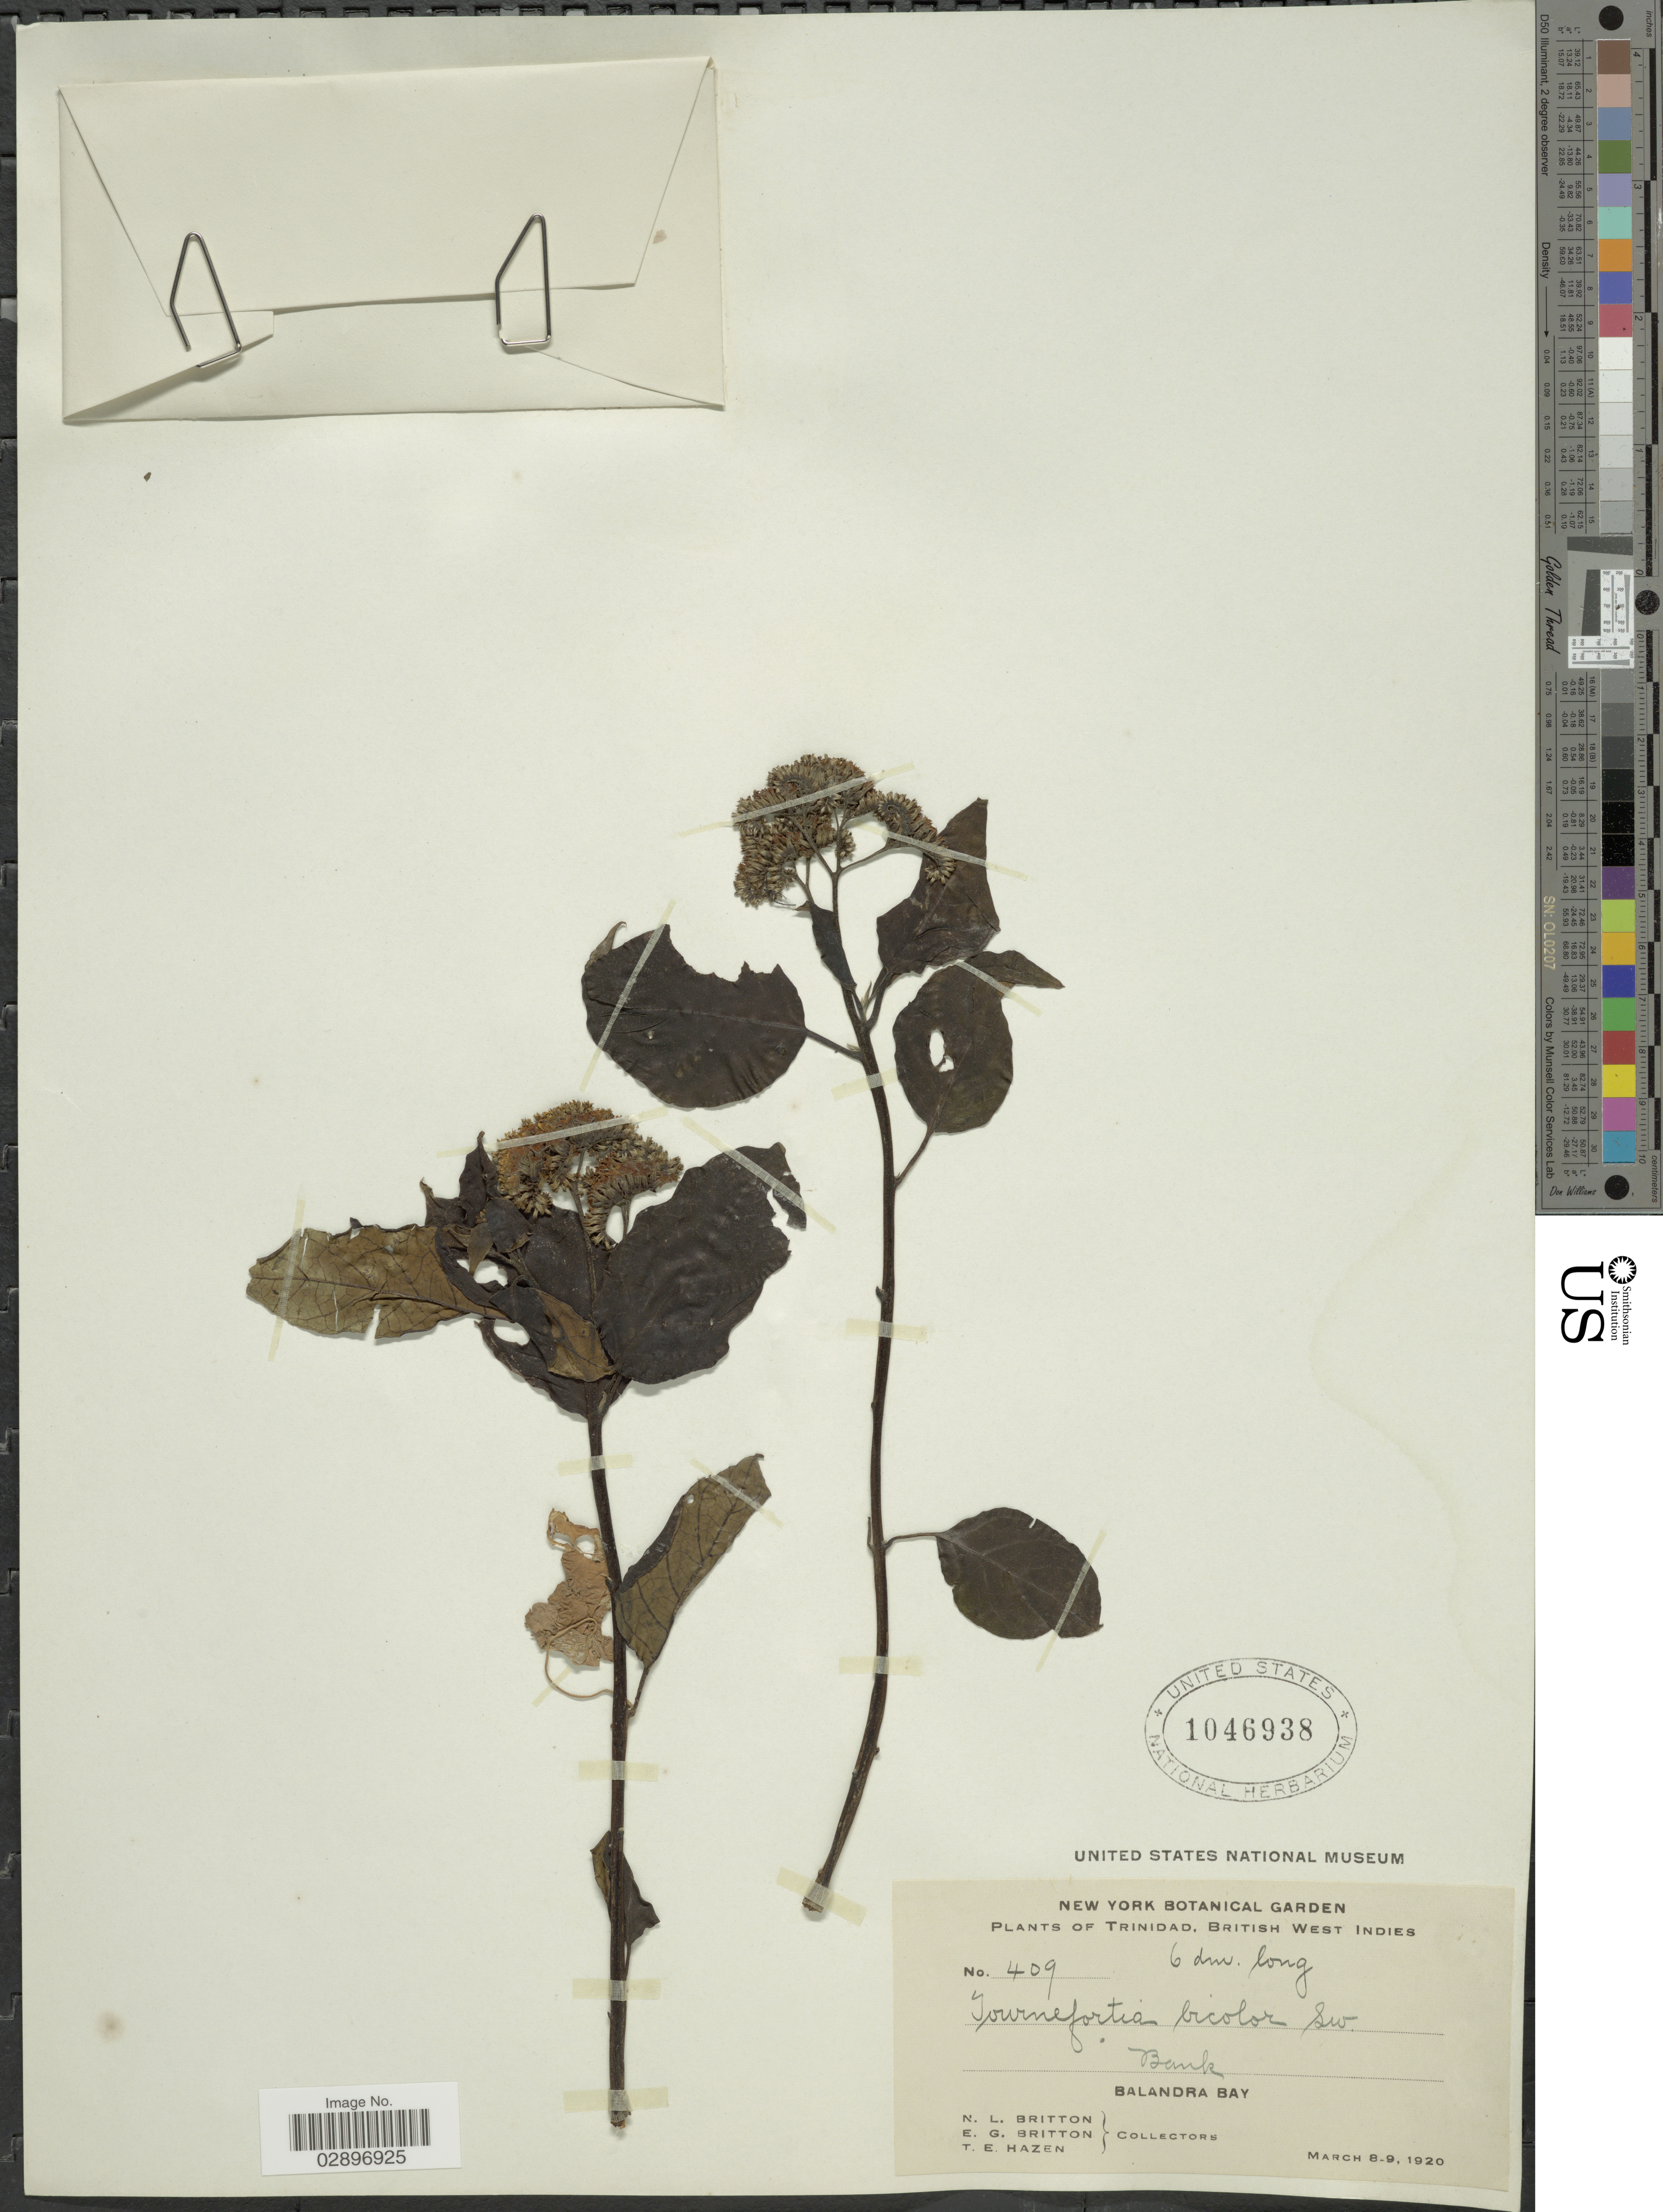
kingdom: Plantae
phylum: Tracheophyta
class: Magnoliopsida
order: Boraginales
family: Heliotropiaceae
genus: Tournefortia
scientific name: Tournefortia bicolor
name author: Sw.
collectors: N. Britton, E. G. Britton & T. E. Hazen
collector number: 409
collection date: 1920-03-08/1920-03-09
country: Trinidad and Tobago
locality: Trinidad, British West Indies. Balandra Bay.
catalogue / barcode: US 1046938